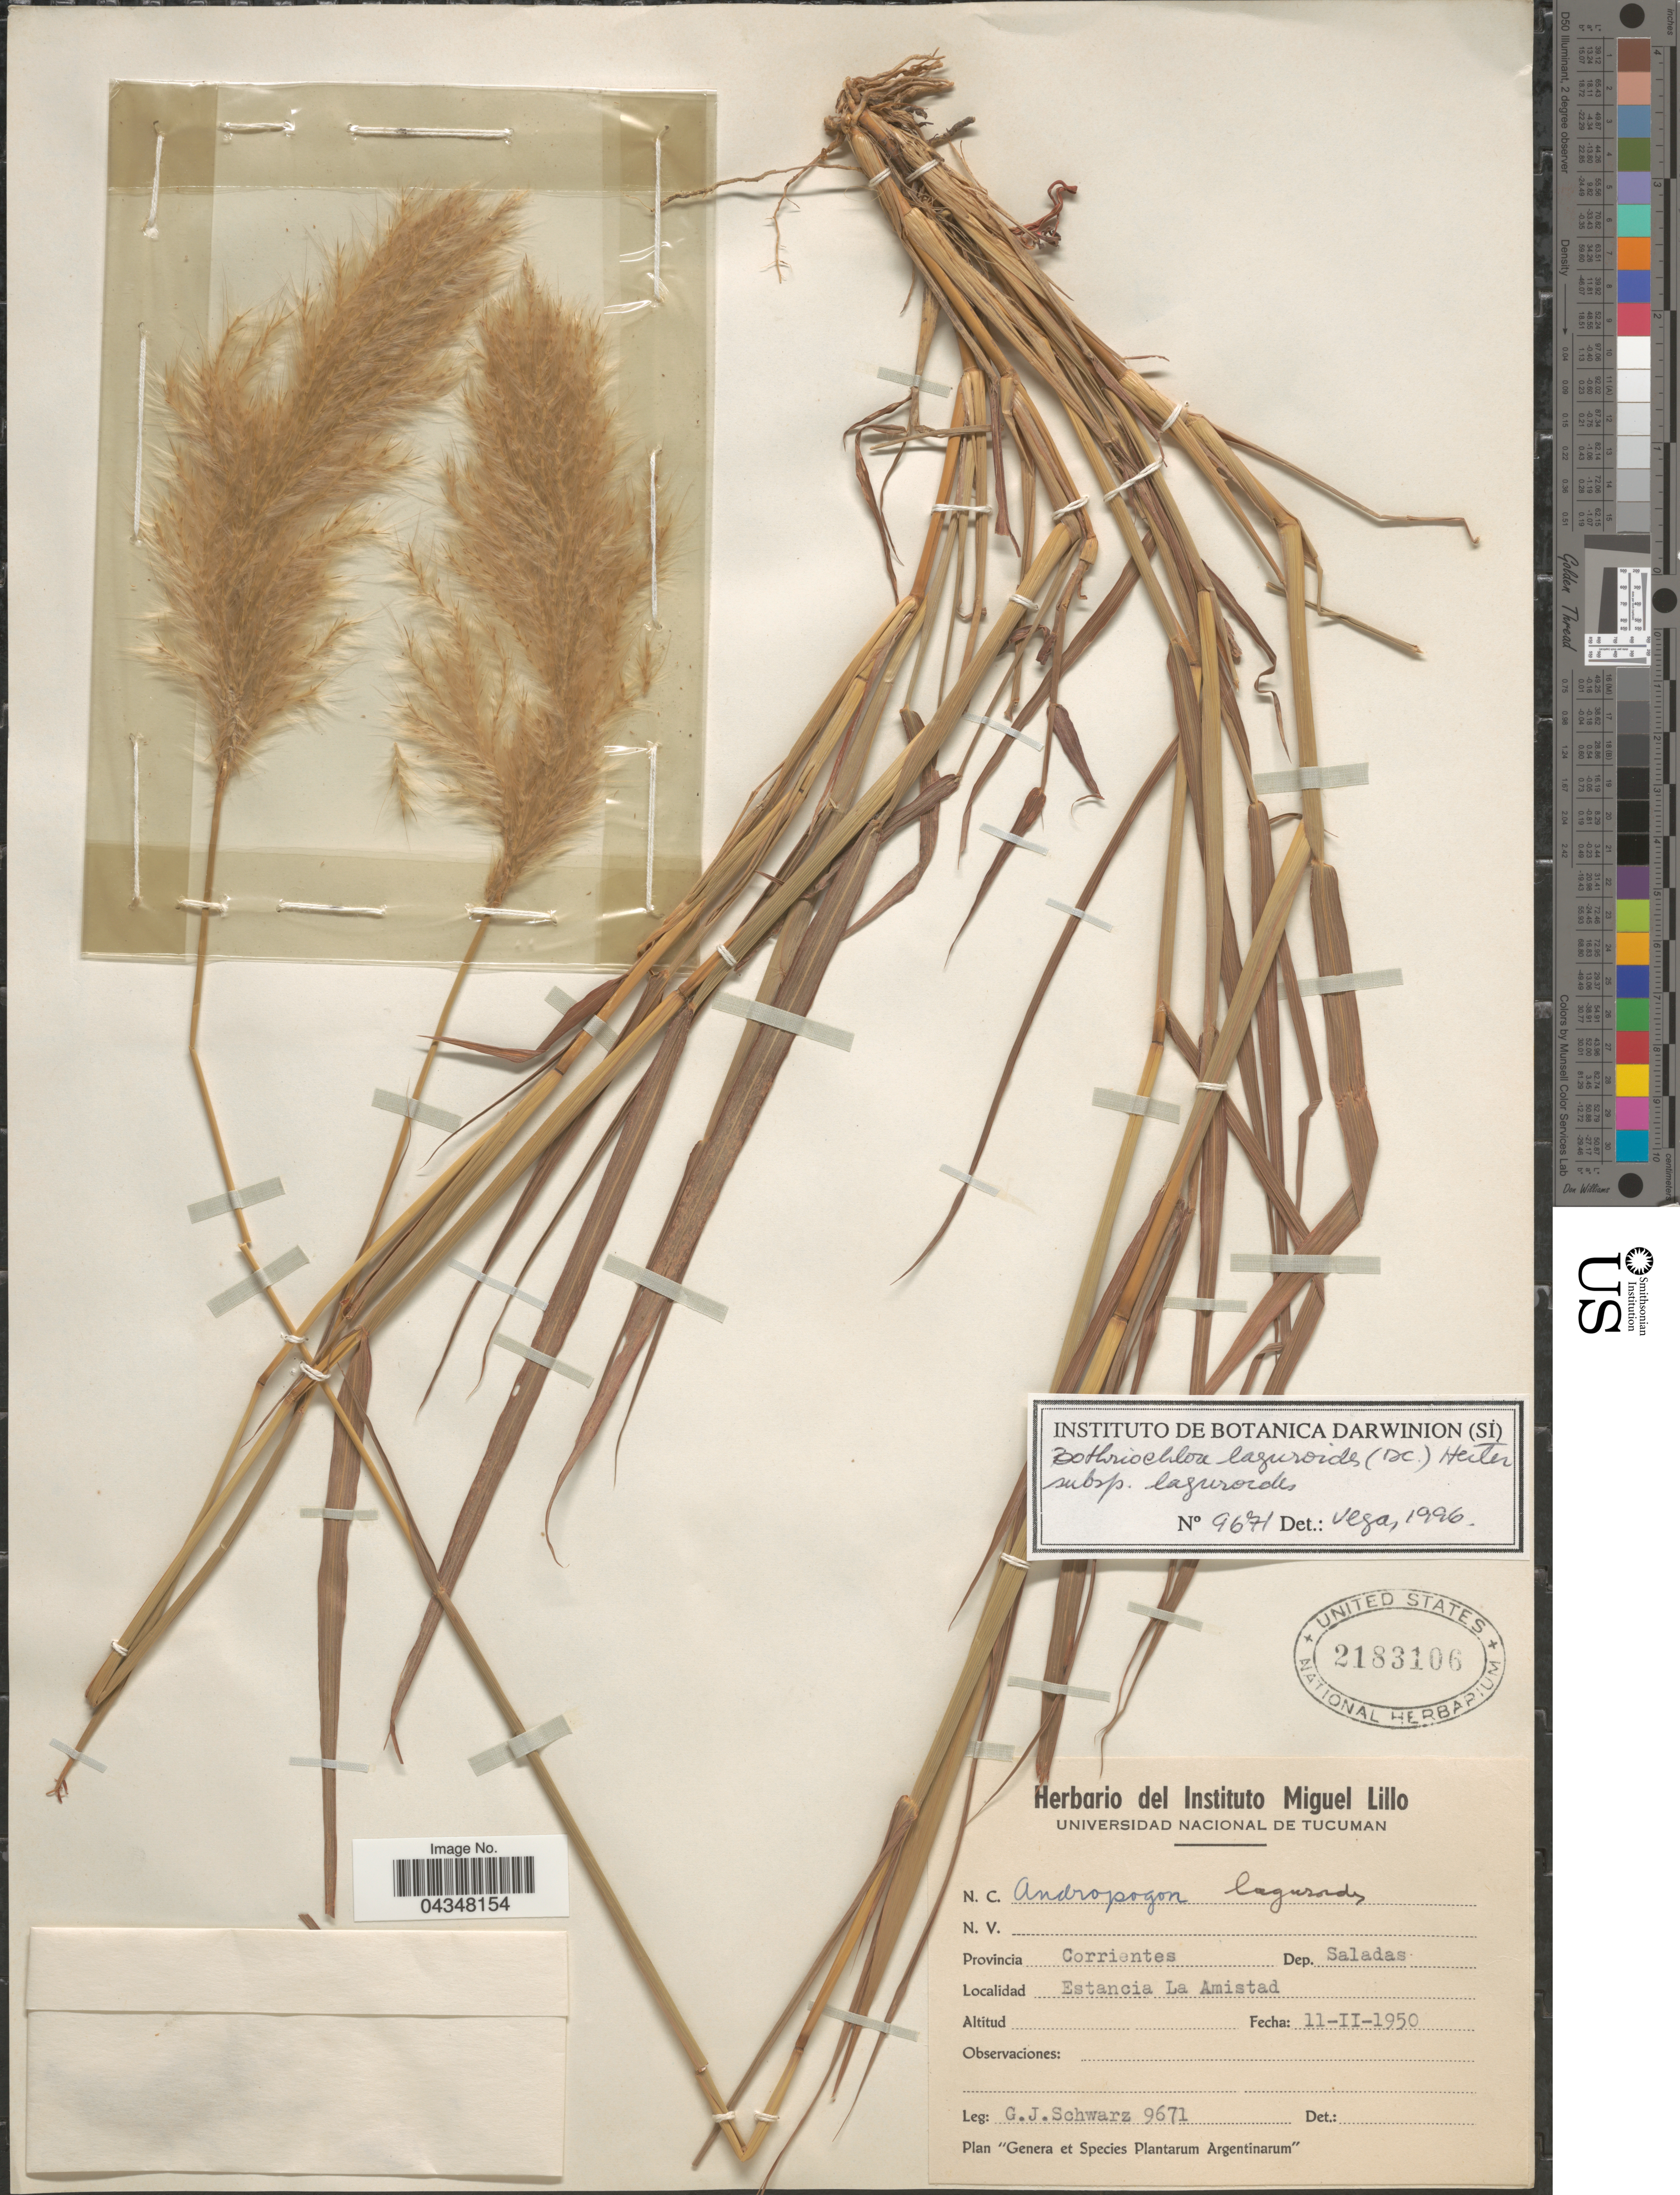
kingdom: Plantae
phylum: Tracheophyta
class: Liliopsida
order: Poales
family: Poaceae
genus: Bothriochloa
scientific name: Bothriochloa laguroides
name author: (DC.) Herter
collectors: G. J. Schwarz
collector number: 9671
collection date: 1950-02-11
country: Argentina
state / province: Corrientes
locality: Dep. Saladas. Estancia La Amistad.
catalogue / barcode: US 2183106